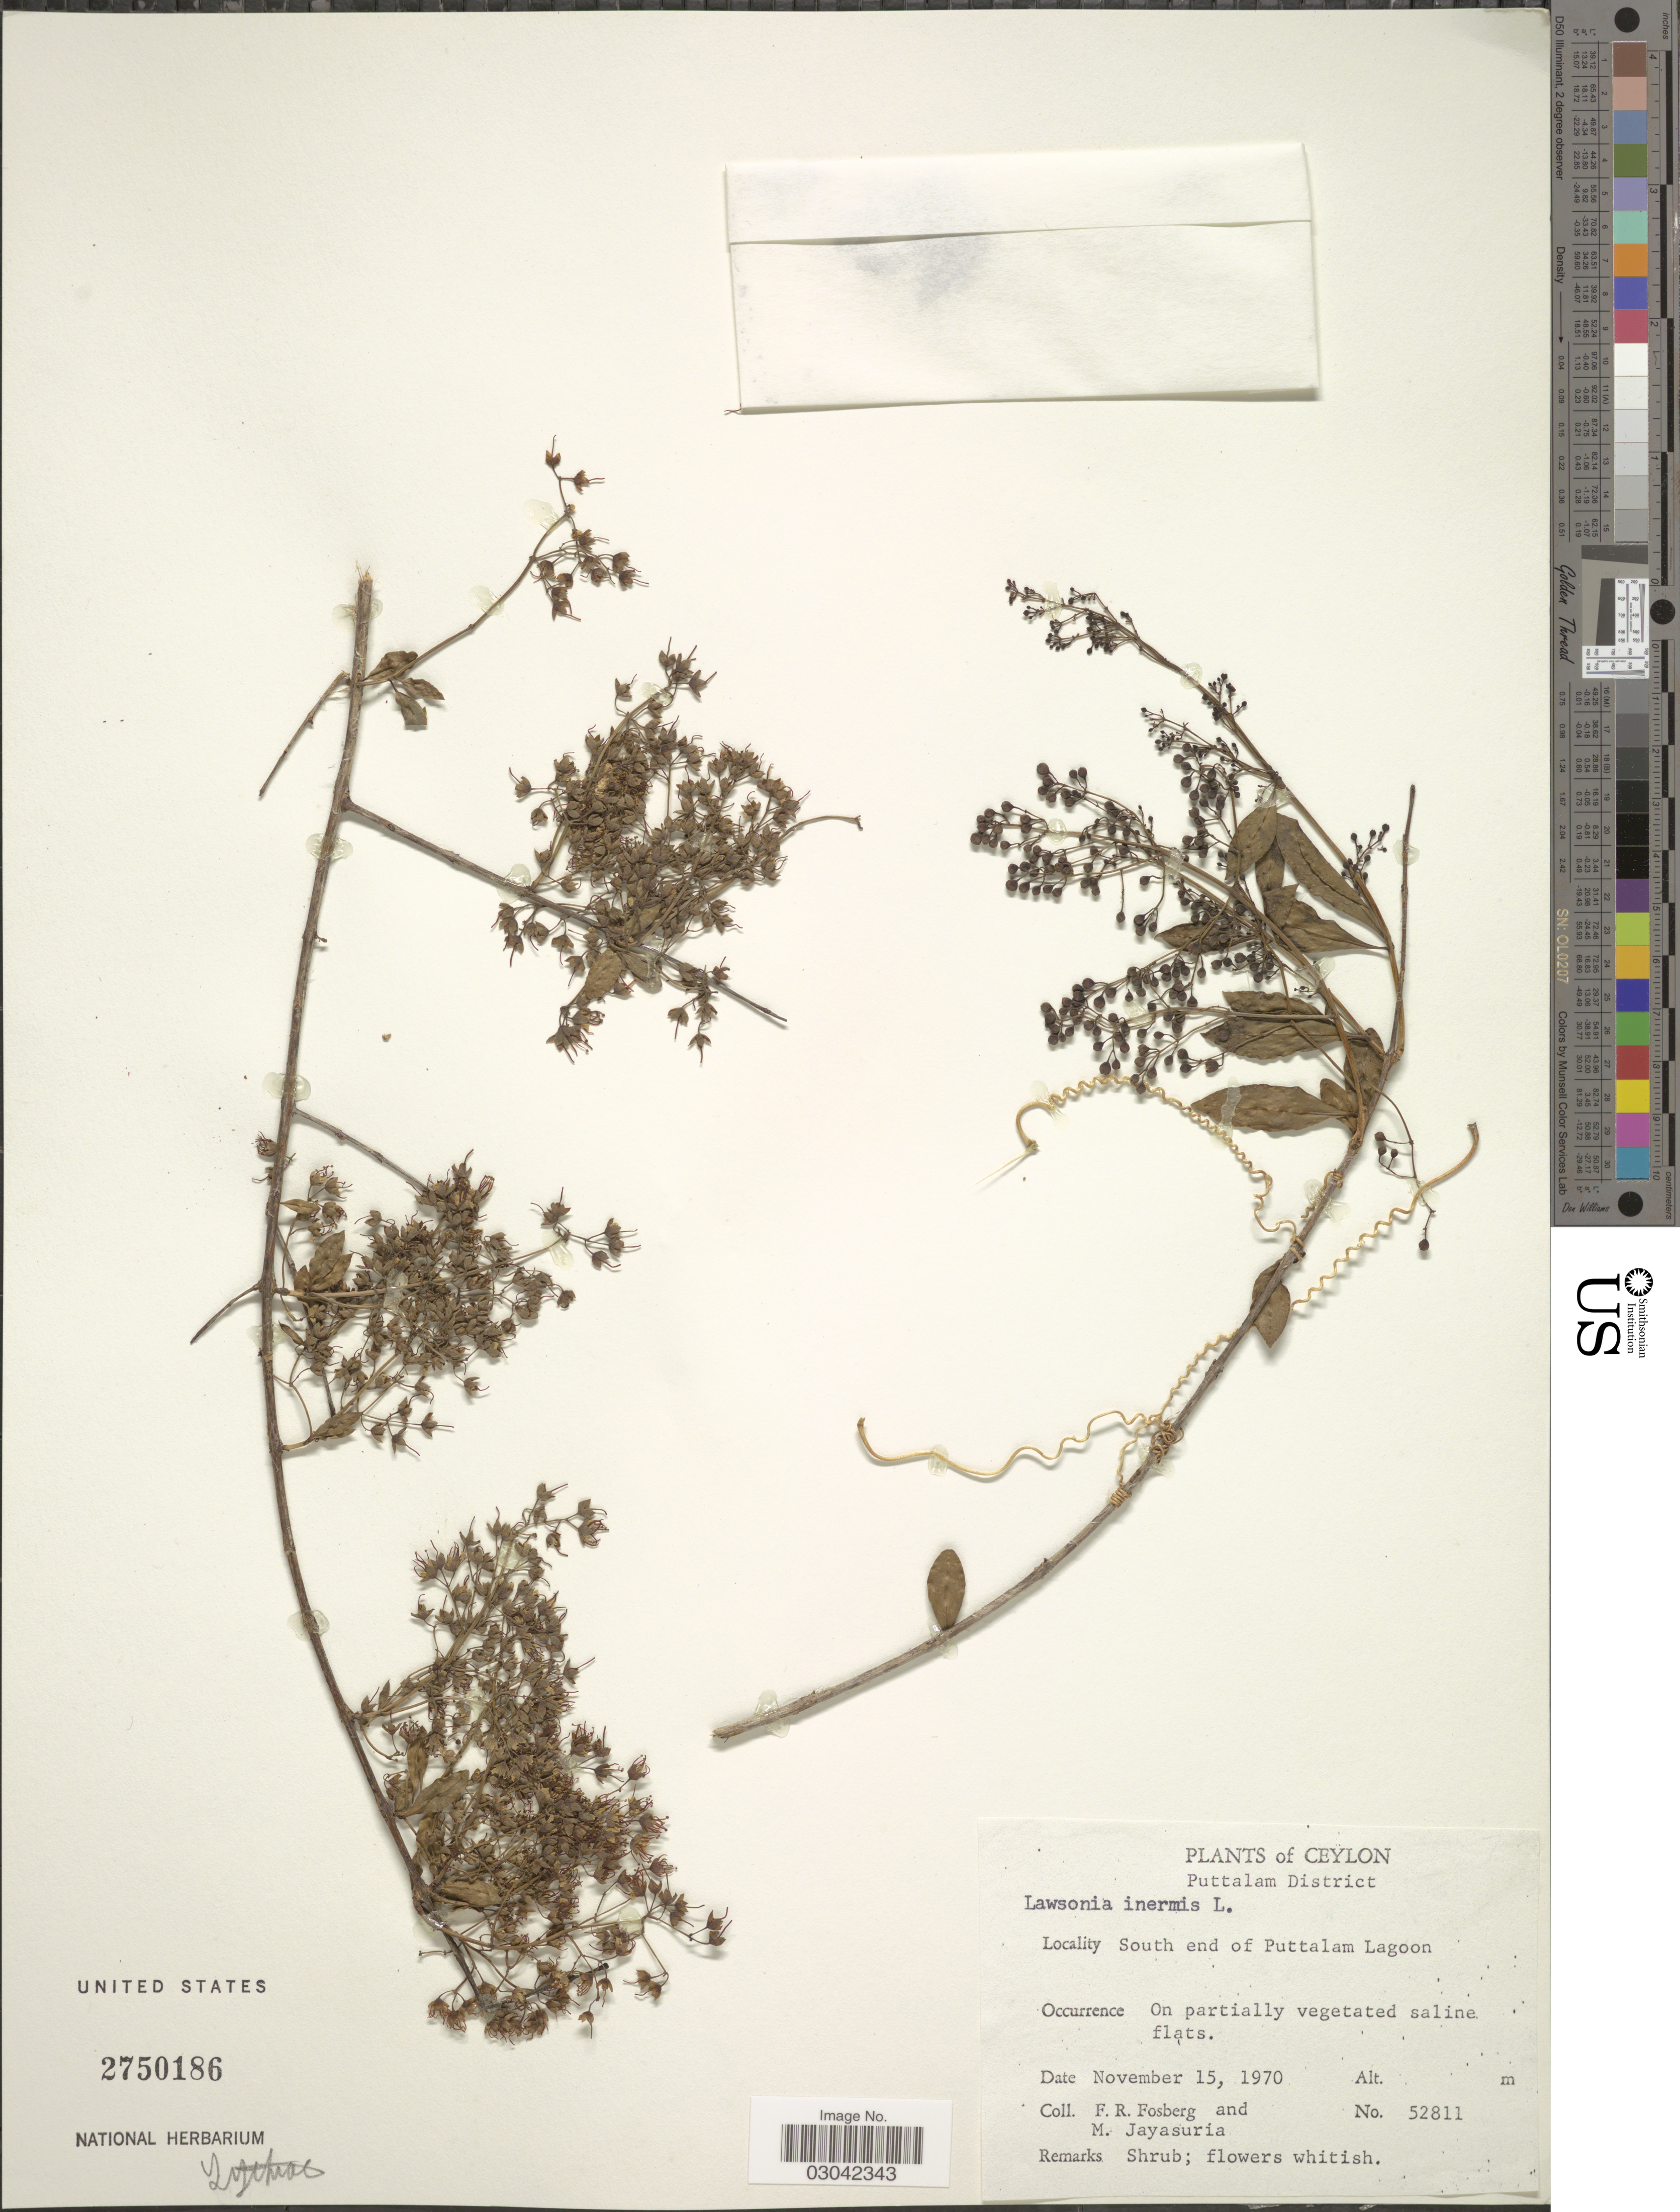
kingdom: Plantae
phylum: Tracheophyta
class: Magnoliopsida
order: Myrtales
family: Lythraceae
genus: Lawsonia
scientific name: Lawsonia inermis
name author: L.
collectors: F. R. Fosberg & M. Jayasuriya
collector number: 52811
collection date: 1970-11-15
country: Sri Lanka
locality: Ceylon. Puttalam District. South end of Puttalam Lagoon.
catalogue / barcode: US 2750186